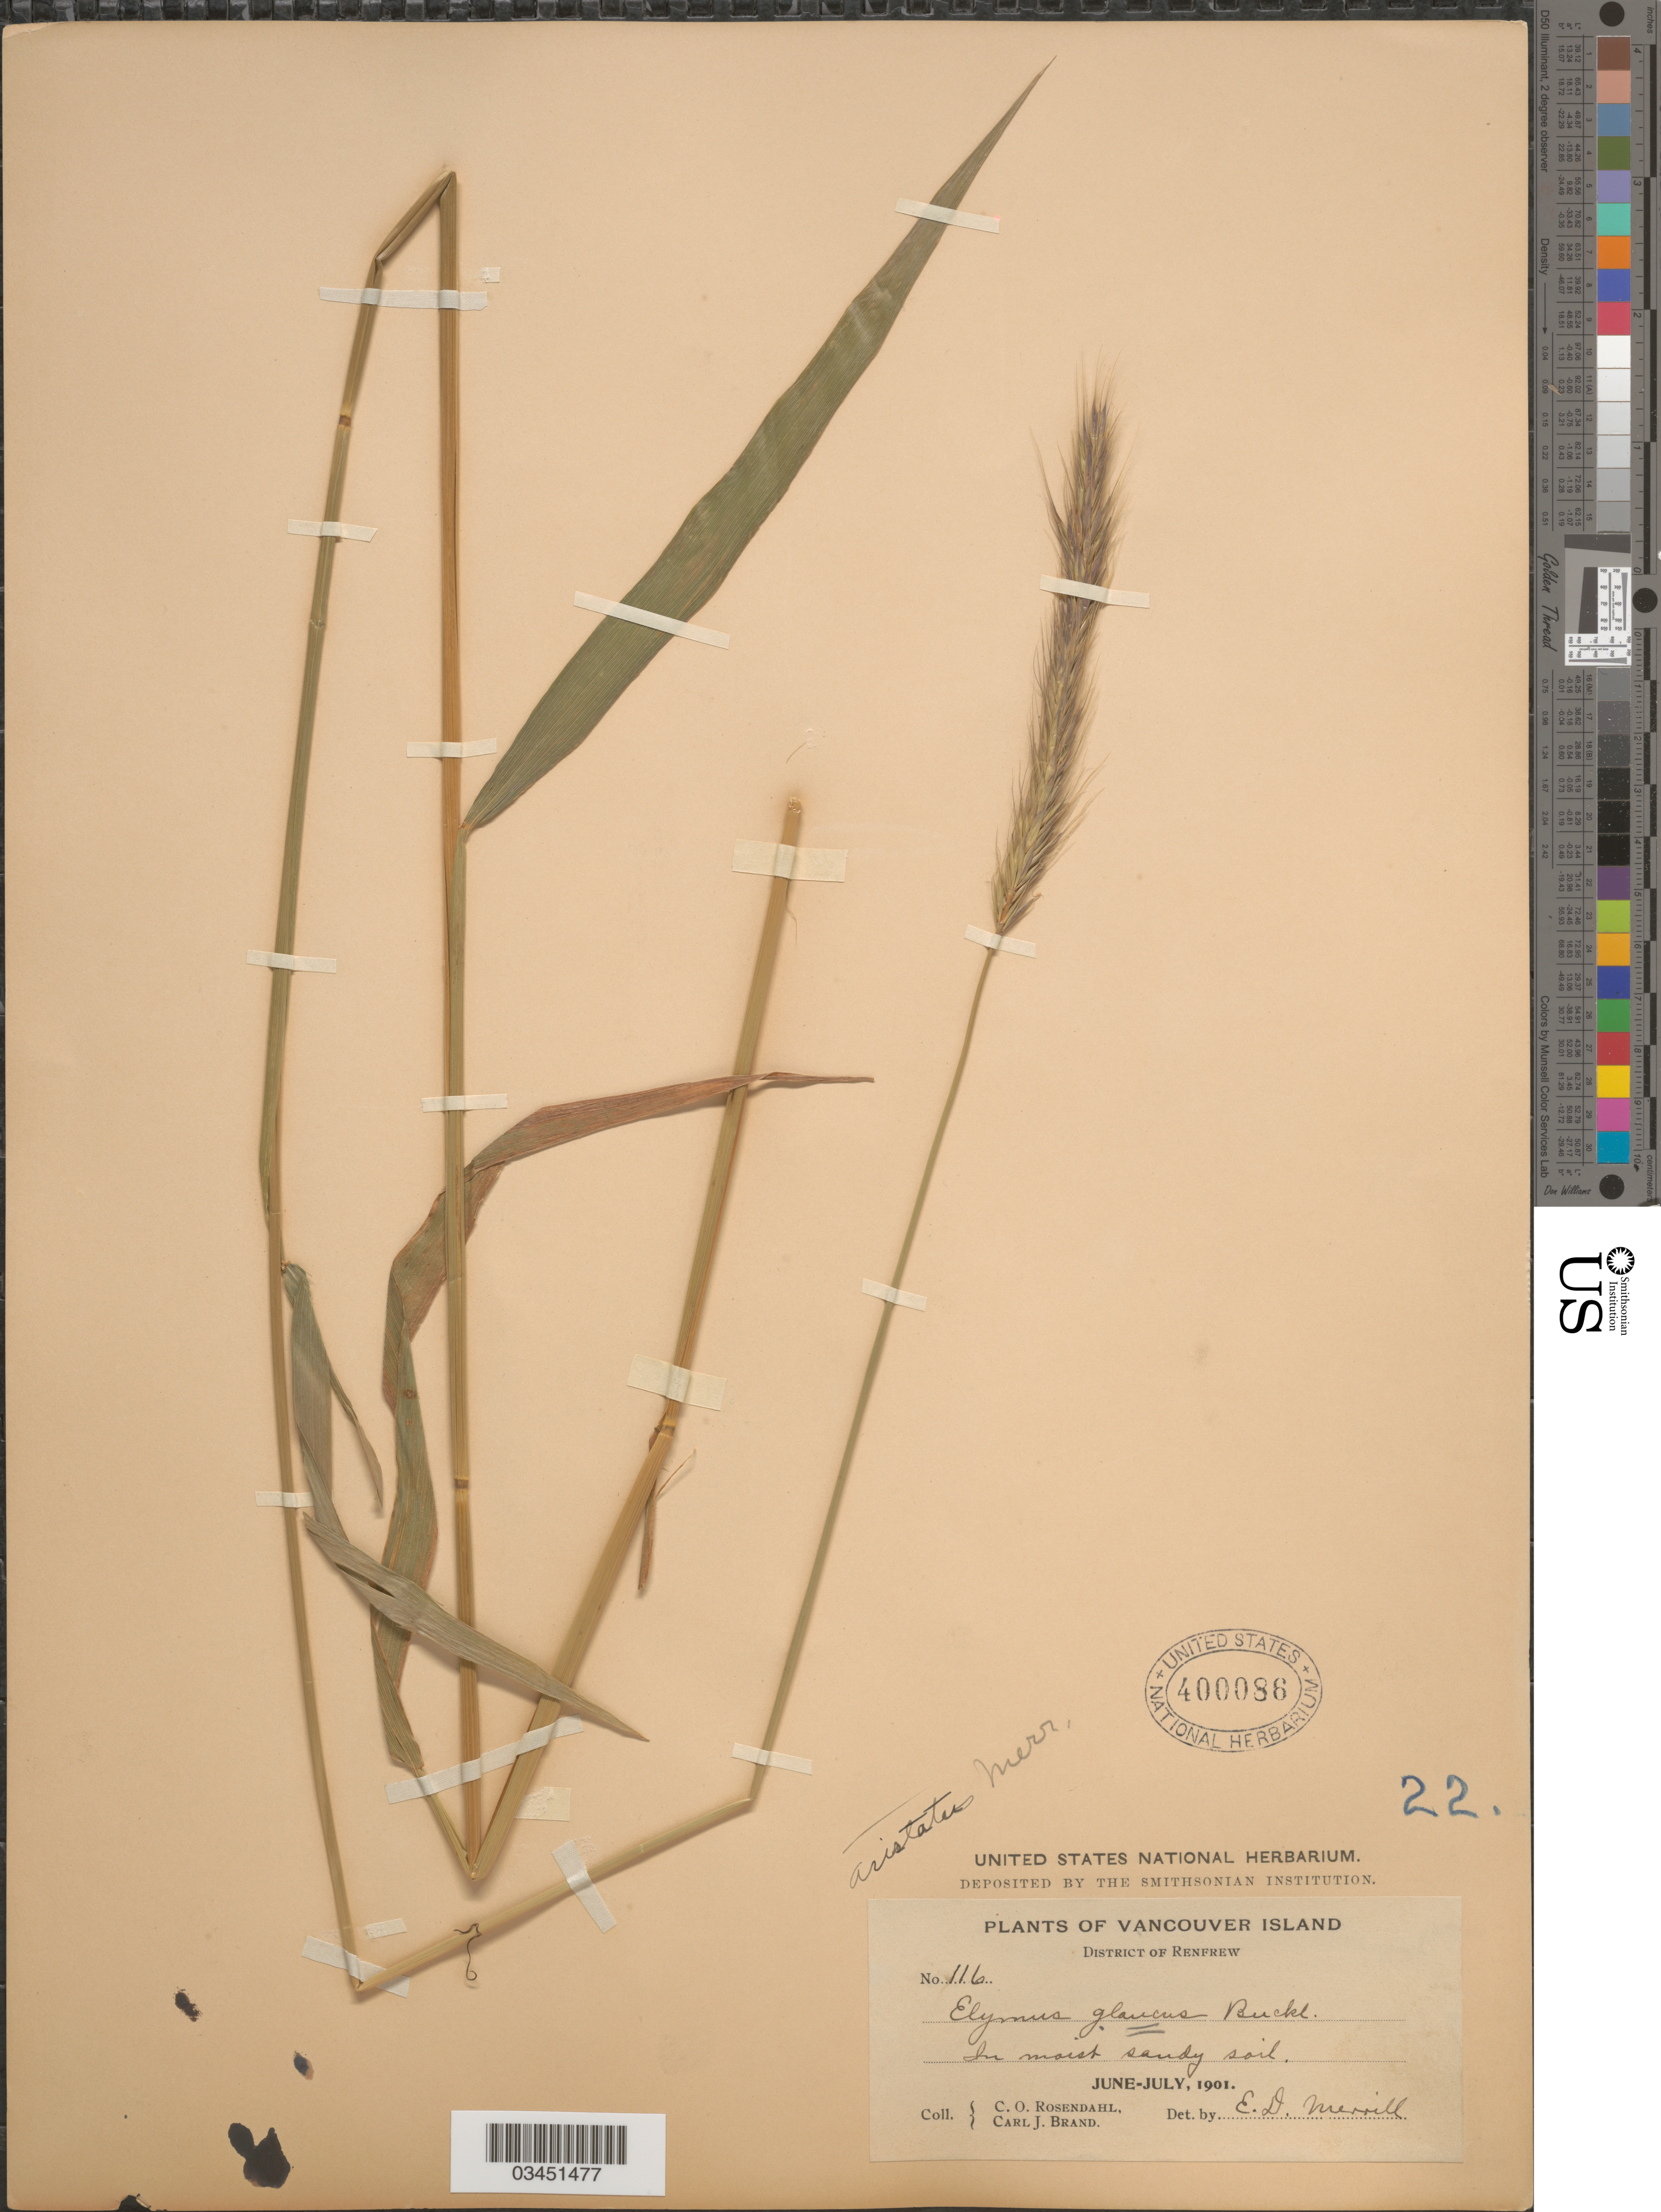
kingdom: Plantae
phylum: Tracheophyta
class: Liliopsida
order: Poales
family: Poaceae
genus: Elyleymus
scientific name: x Elyleymus aristatus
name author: (Merr.) Barkworth & Dewey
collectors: C. O. Rosendahl & C. J. Brand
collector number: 116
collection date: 1901-06/1901-07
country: Canada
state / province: British Columbia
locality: Vancouver Island. District Of Renfrew. In moist sandy soil.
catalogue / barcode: US 400086